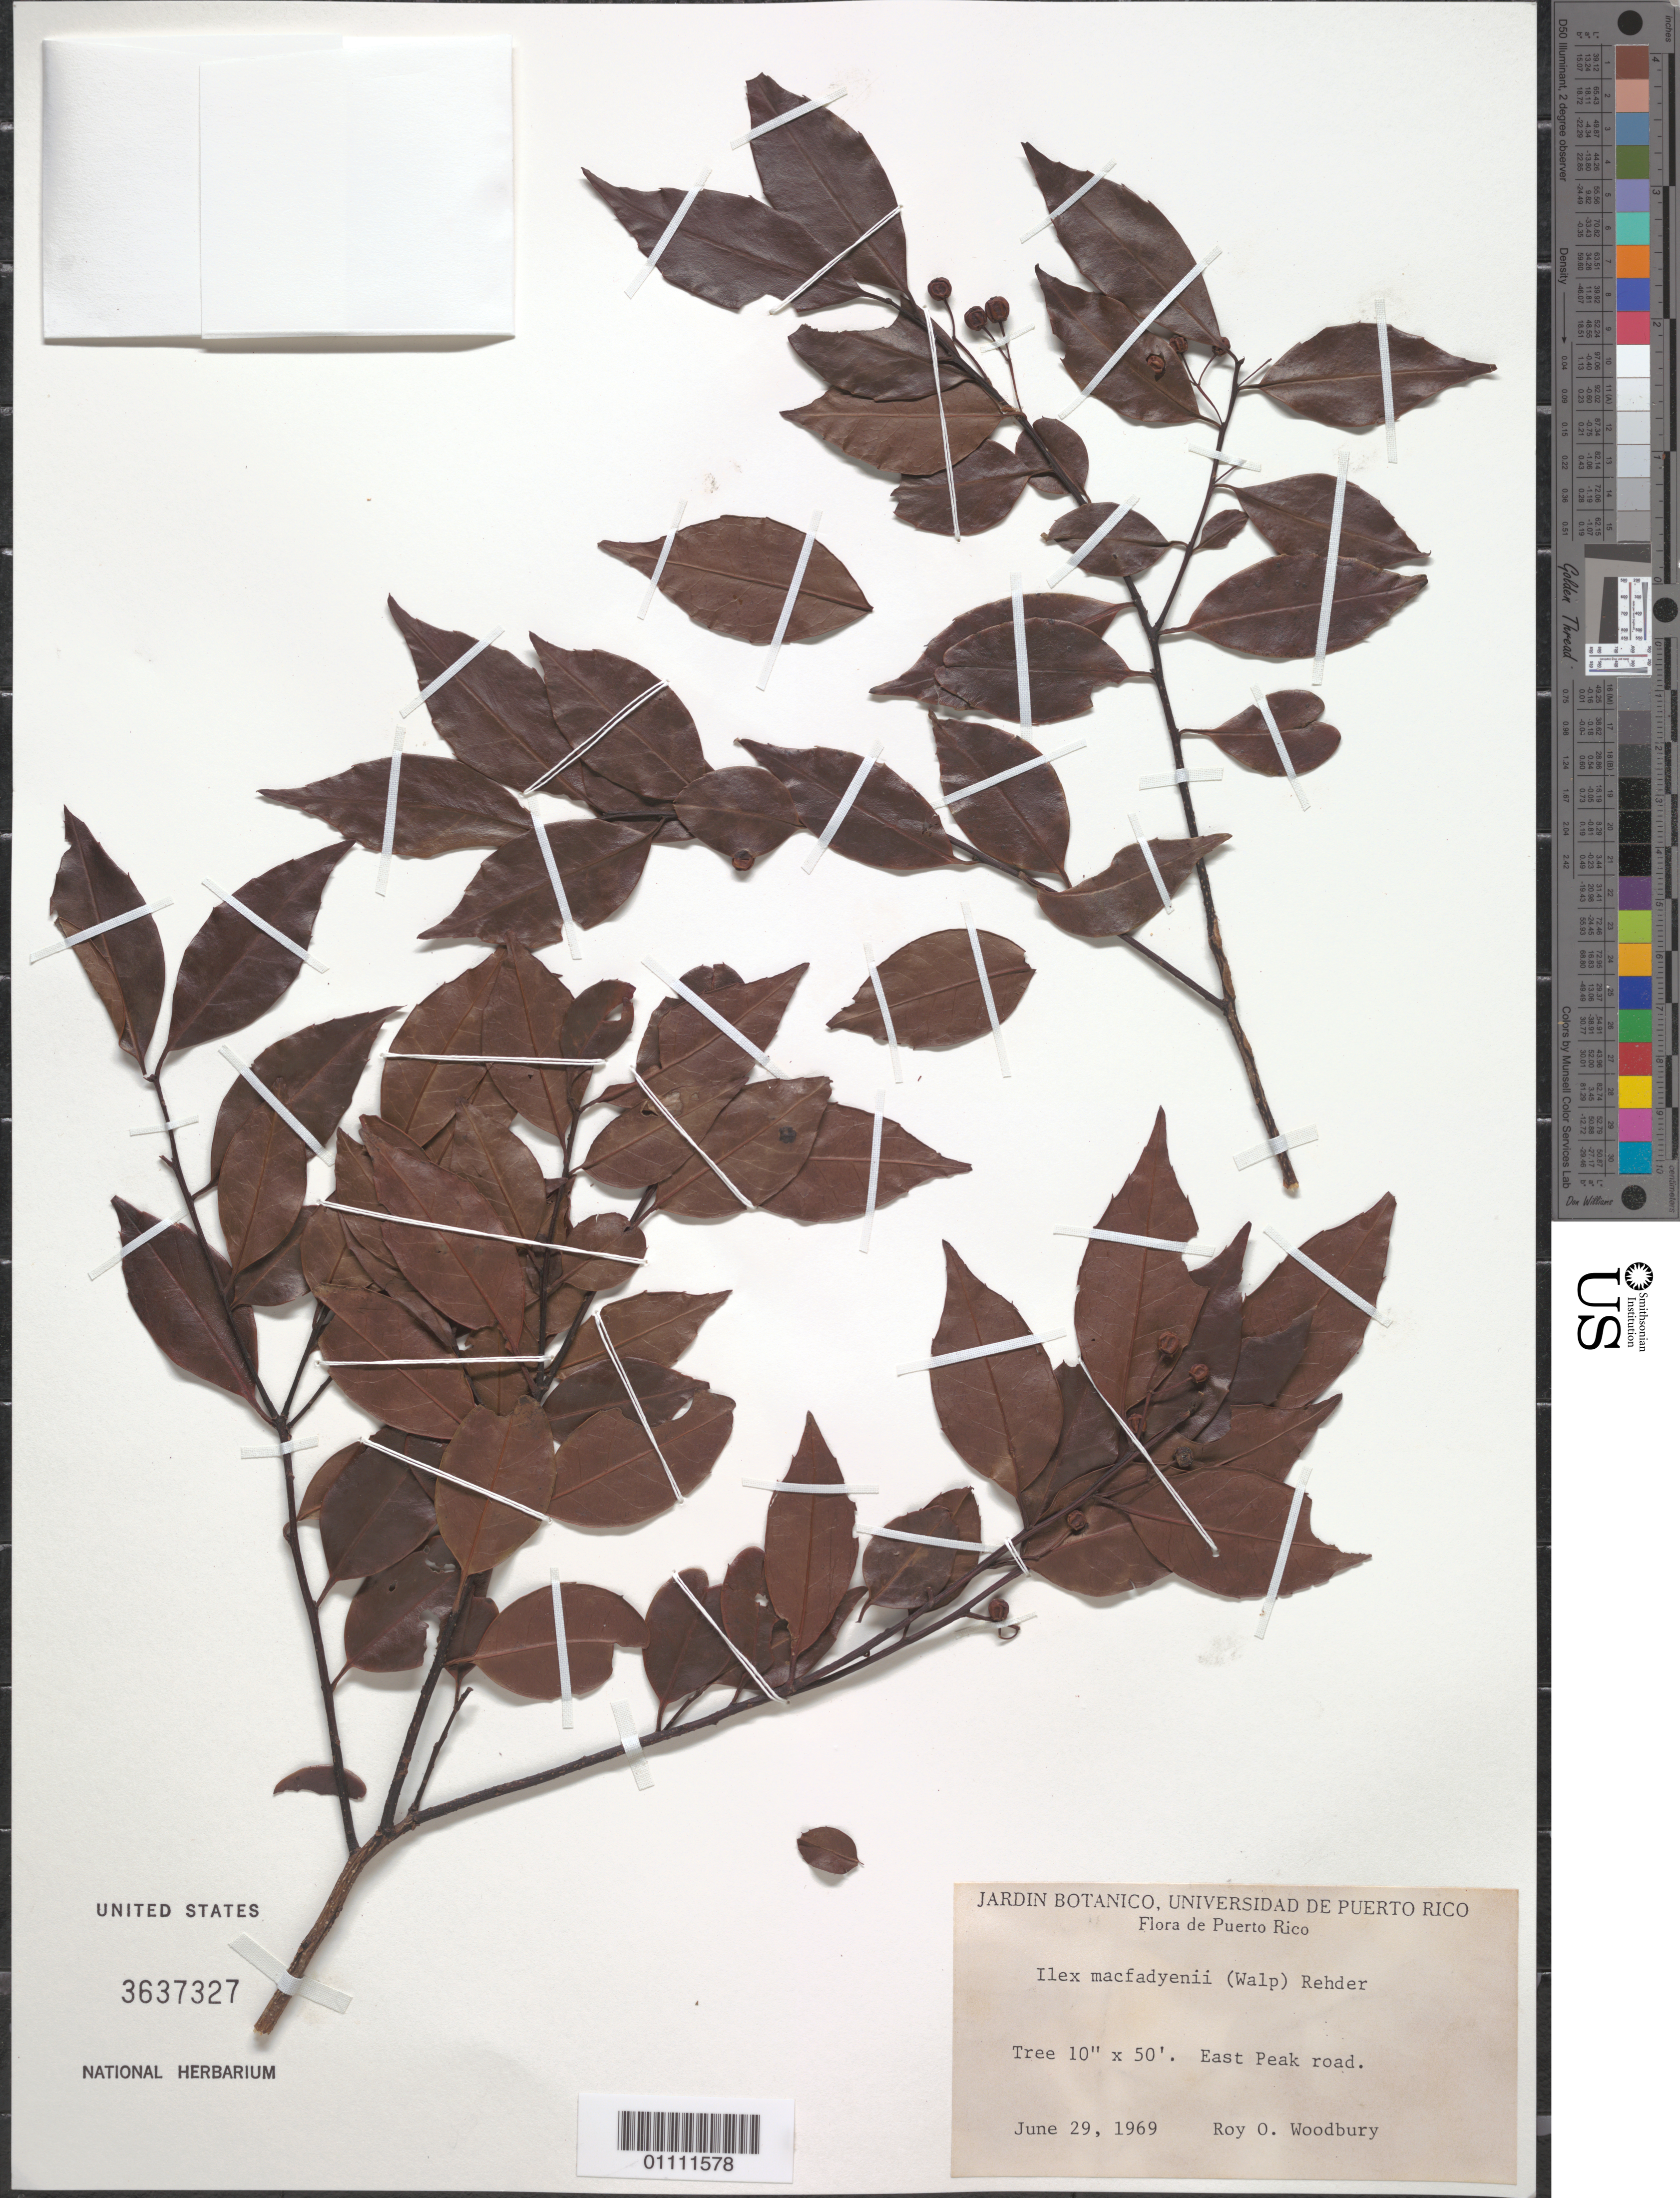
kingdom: Plantae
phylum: Tracheophyta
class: Magnoliopsida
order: Aquifoliales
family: Aquifoliaceae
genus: Ilex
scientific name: Ilex macfadyenii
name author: Rehder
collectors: R. O. Woodbury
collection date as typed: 29 Jun 1969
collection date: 1969-06-29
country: Puerto Rico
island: Puerto Rico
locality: East Peak Road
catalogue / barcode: US 3637327